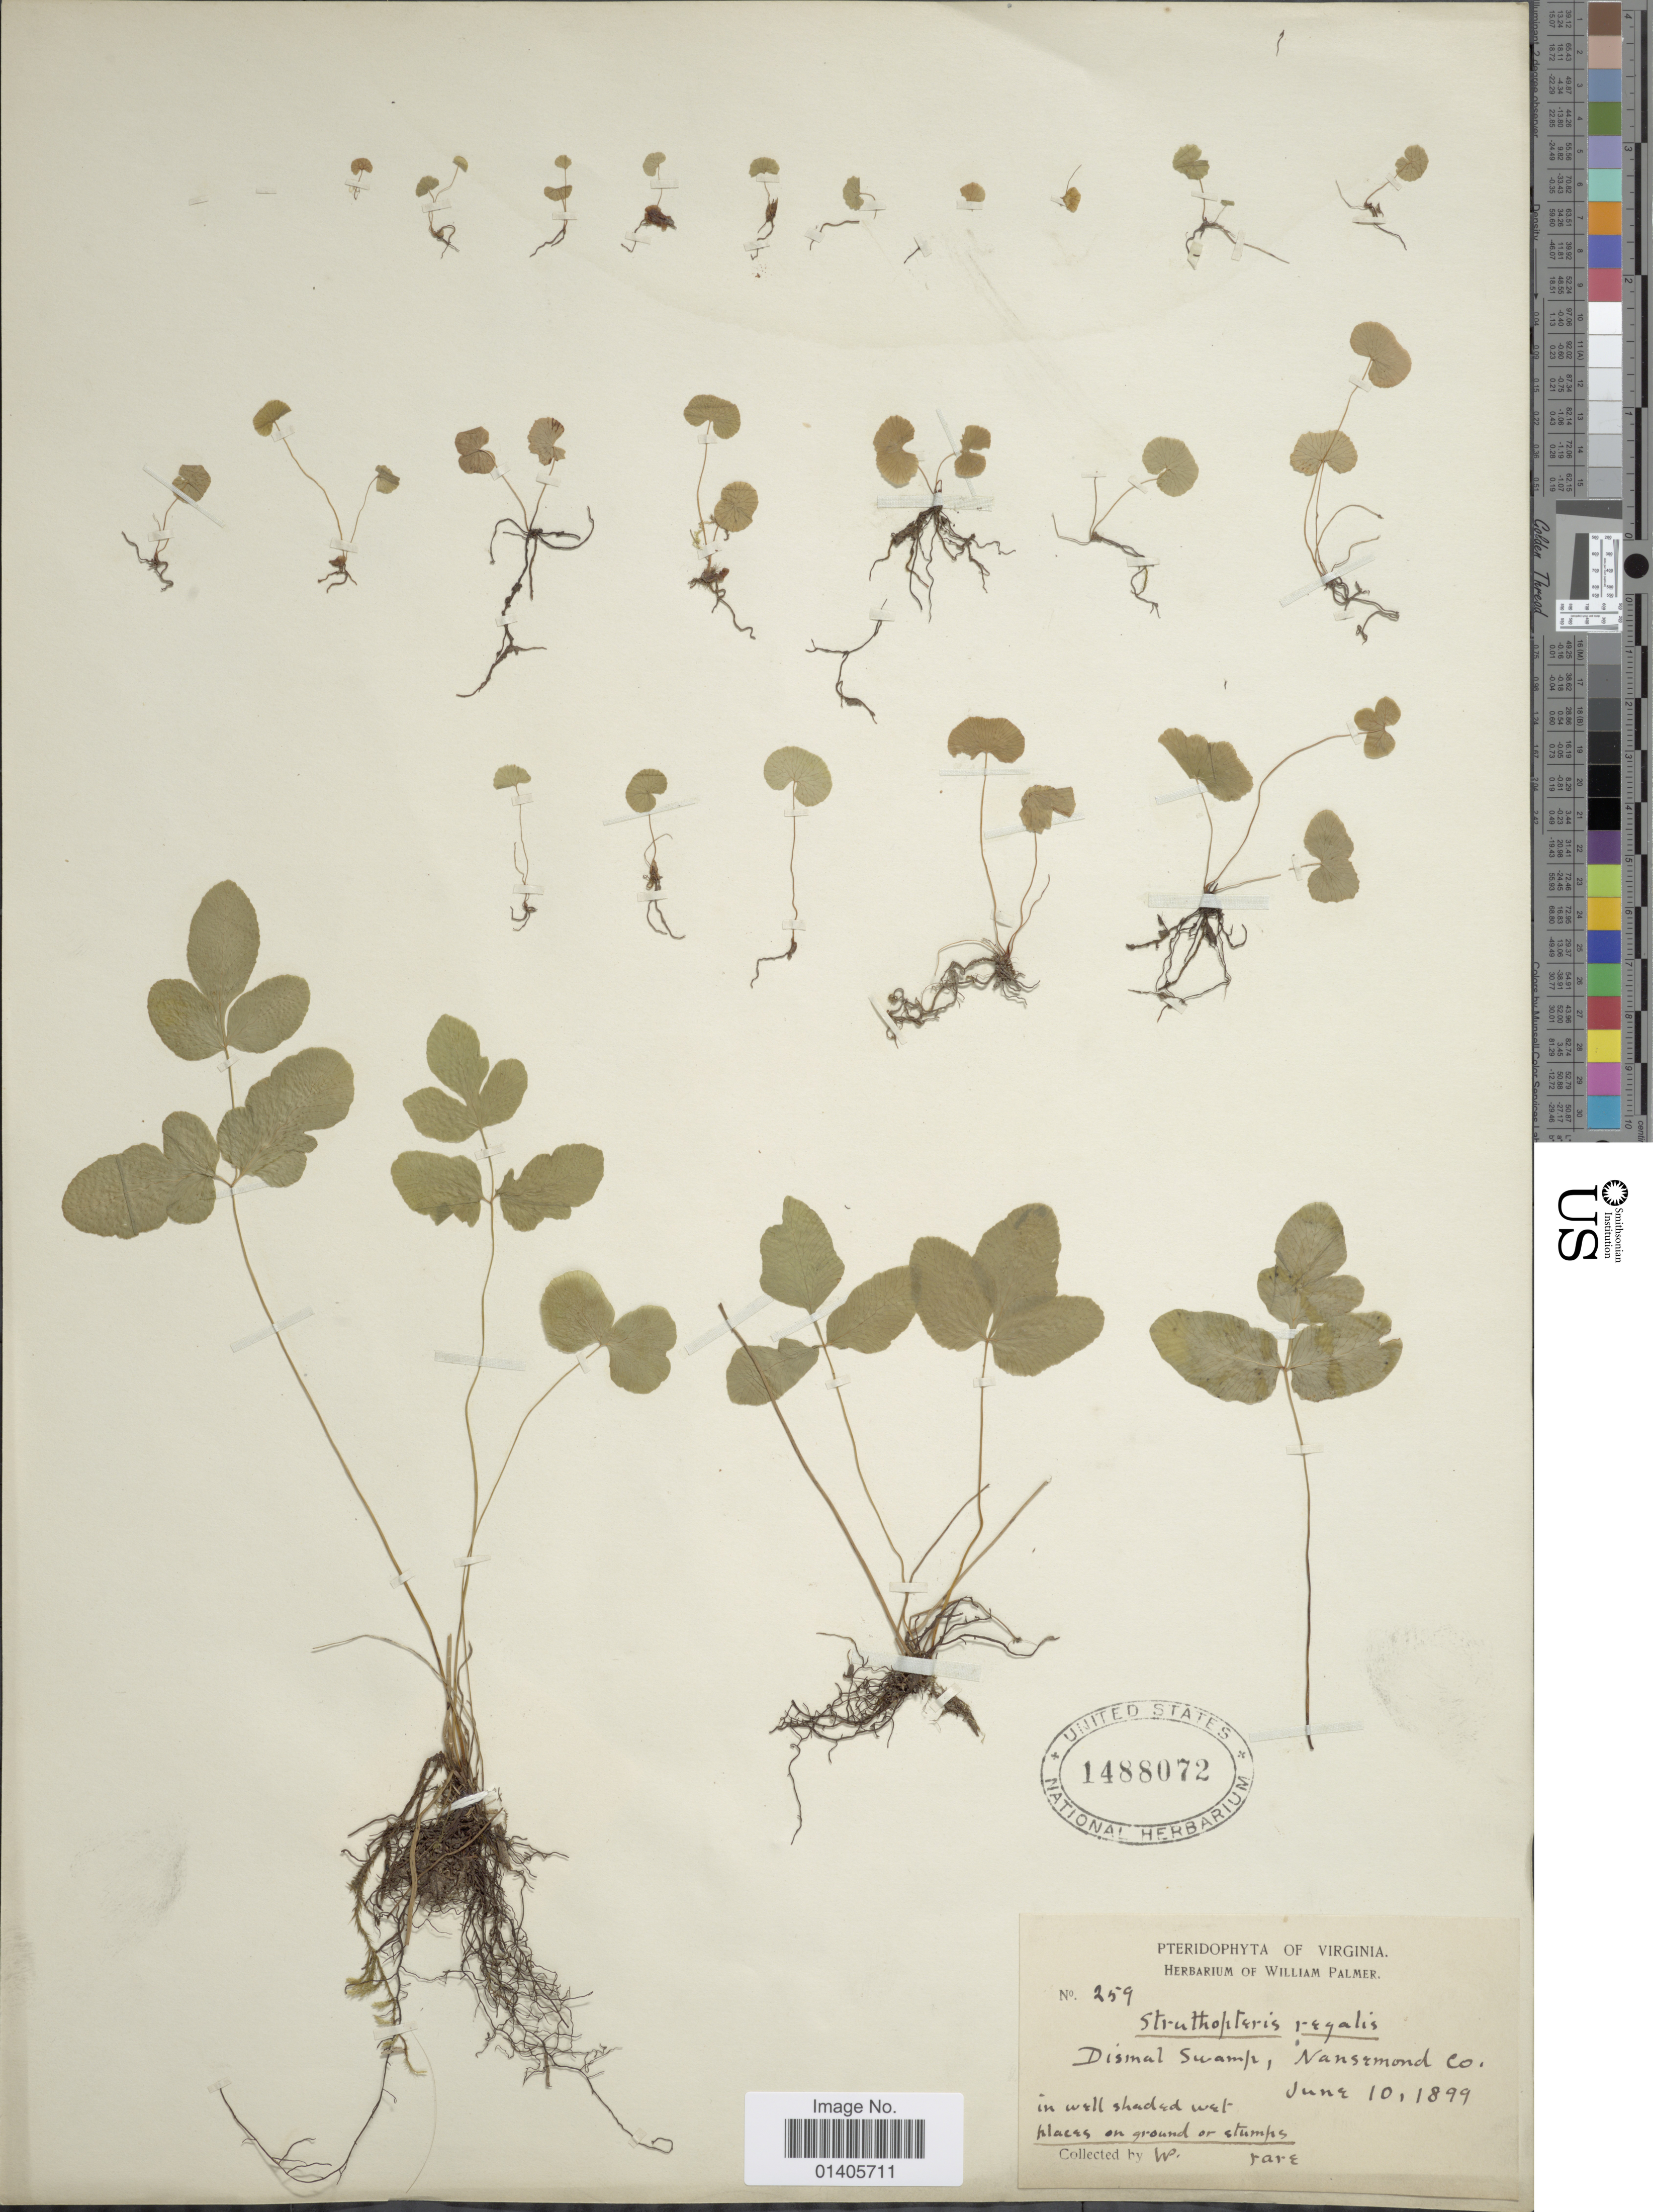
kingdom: Plantae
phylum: Tracheophyta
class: Polypodiopsida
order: Osmundales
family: Osmundaceae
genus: Osmunda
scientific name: Osmunda regalis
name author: L.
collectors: W. Palmer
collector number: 259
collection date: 1899-06-10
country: United States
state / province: Virginia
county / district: City of Suffolk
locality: Dismal Swamp, Nansemond Co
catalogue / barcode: US 1488072